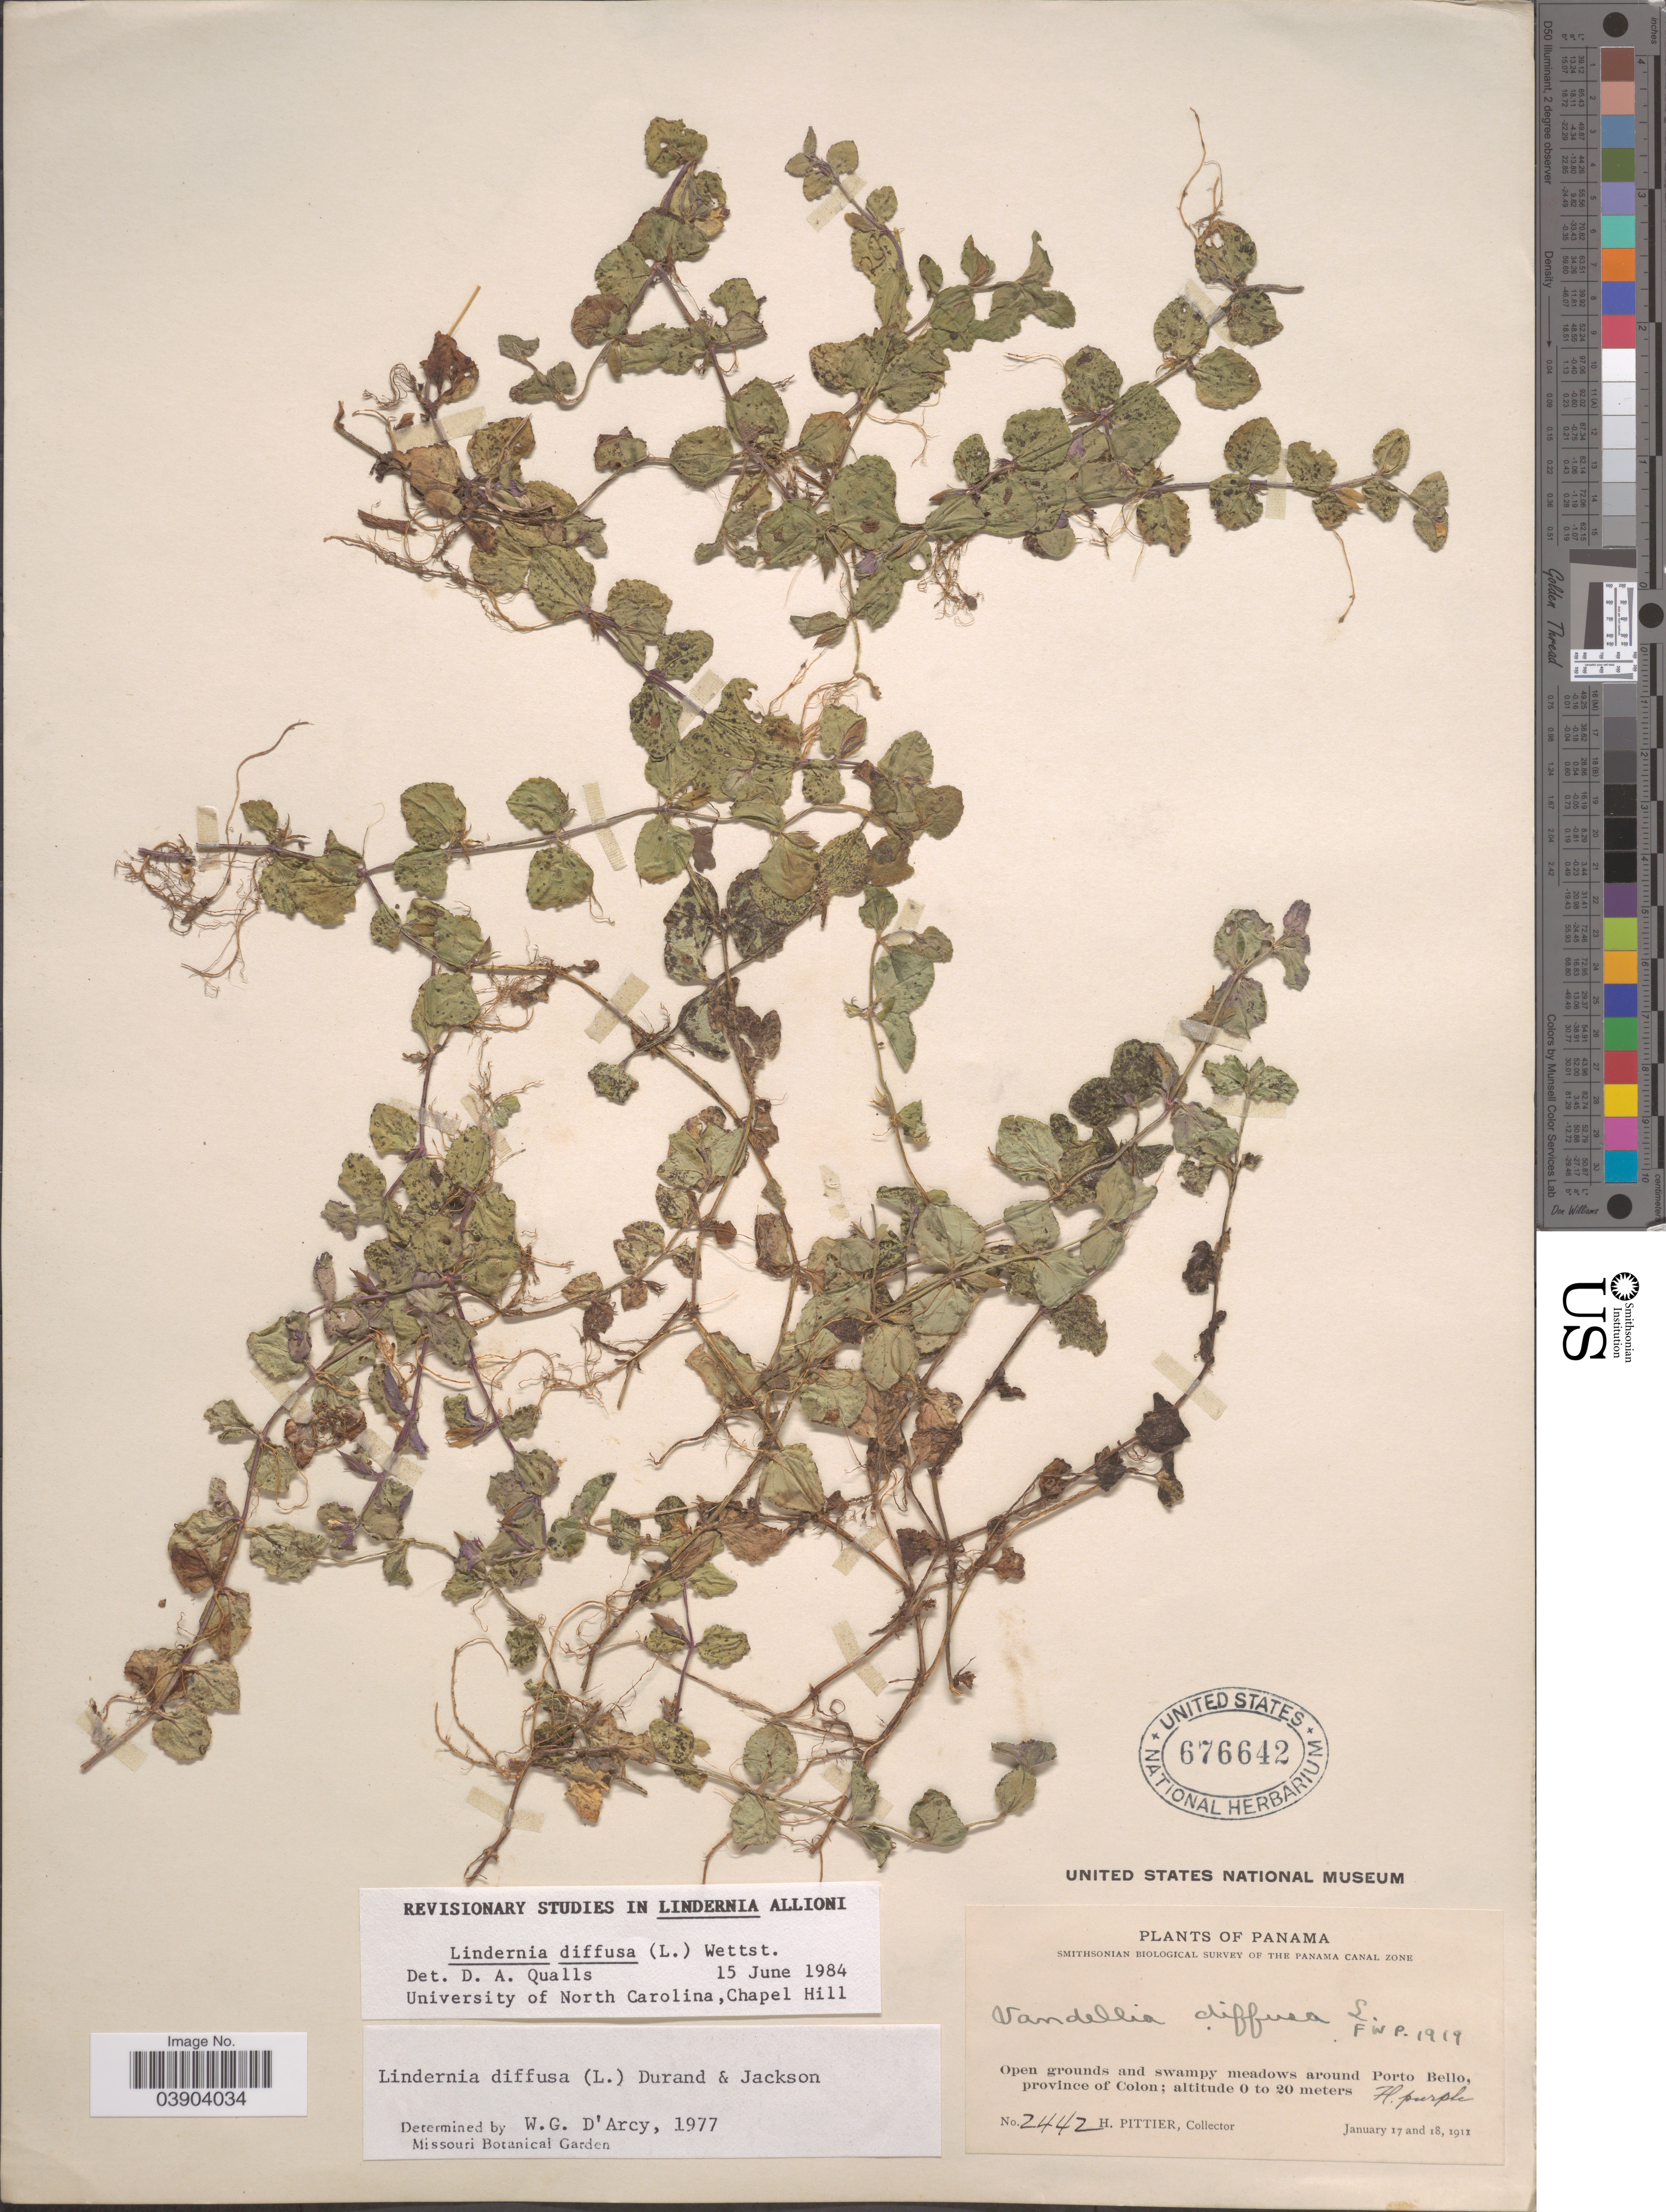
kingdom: Plantae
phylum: Tracheophyta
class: Magnoliopsida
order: Lamiales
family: Linderniaceae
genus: Lindernia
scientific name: Lindernia diffusa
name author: (L.) Wettst.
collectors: H. F. Pittier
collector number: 2442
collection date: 1911-01-17/1911-01-18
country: Panama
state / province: Colón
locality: Meadows around Porto Bello.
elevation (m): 0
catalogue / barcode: US 676642